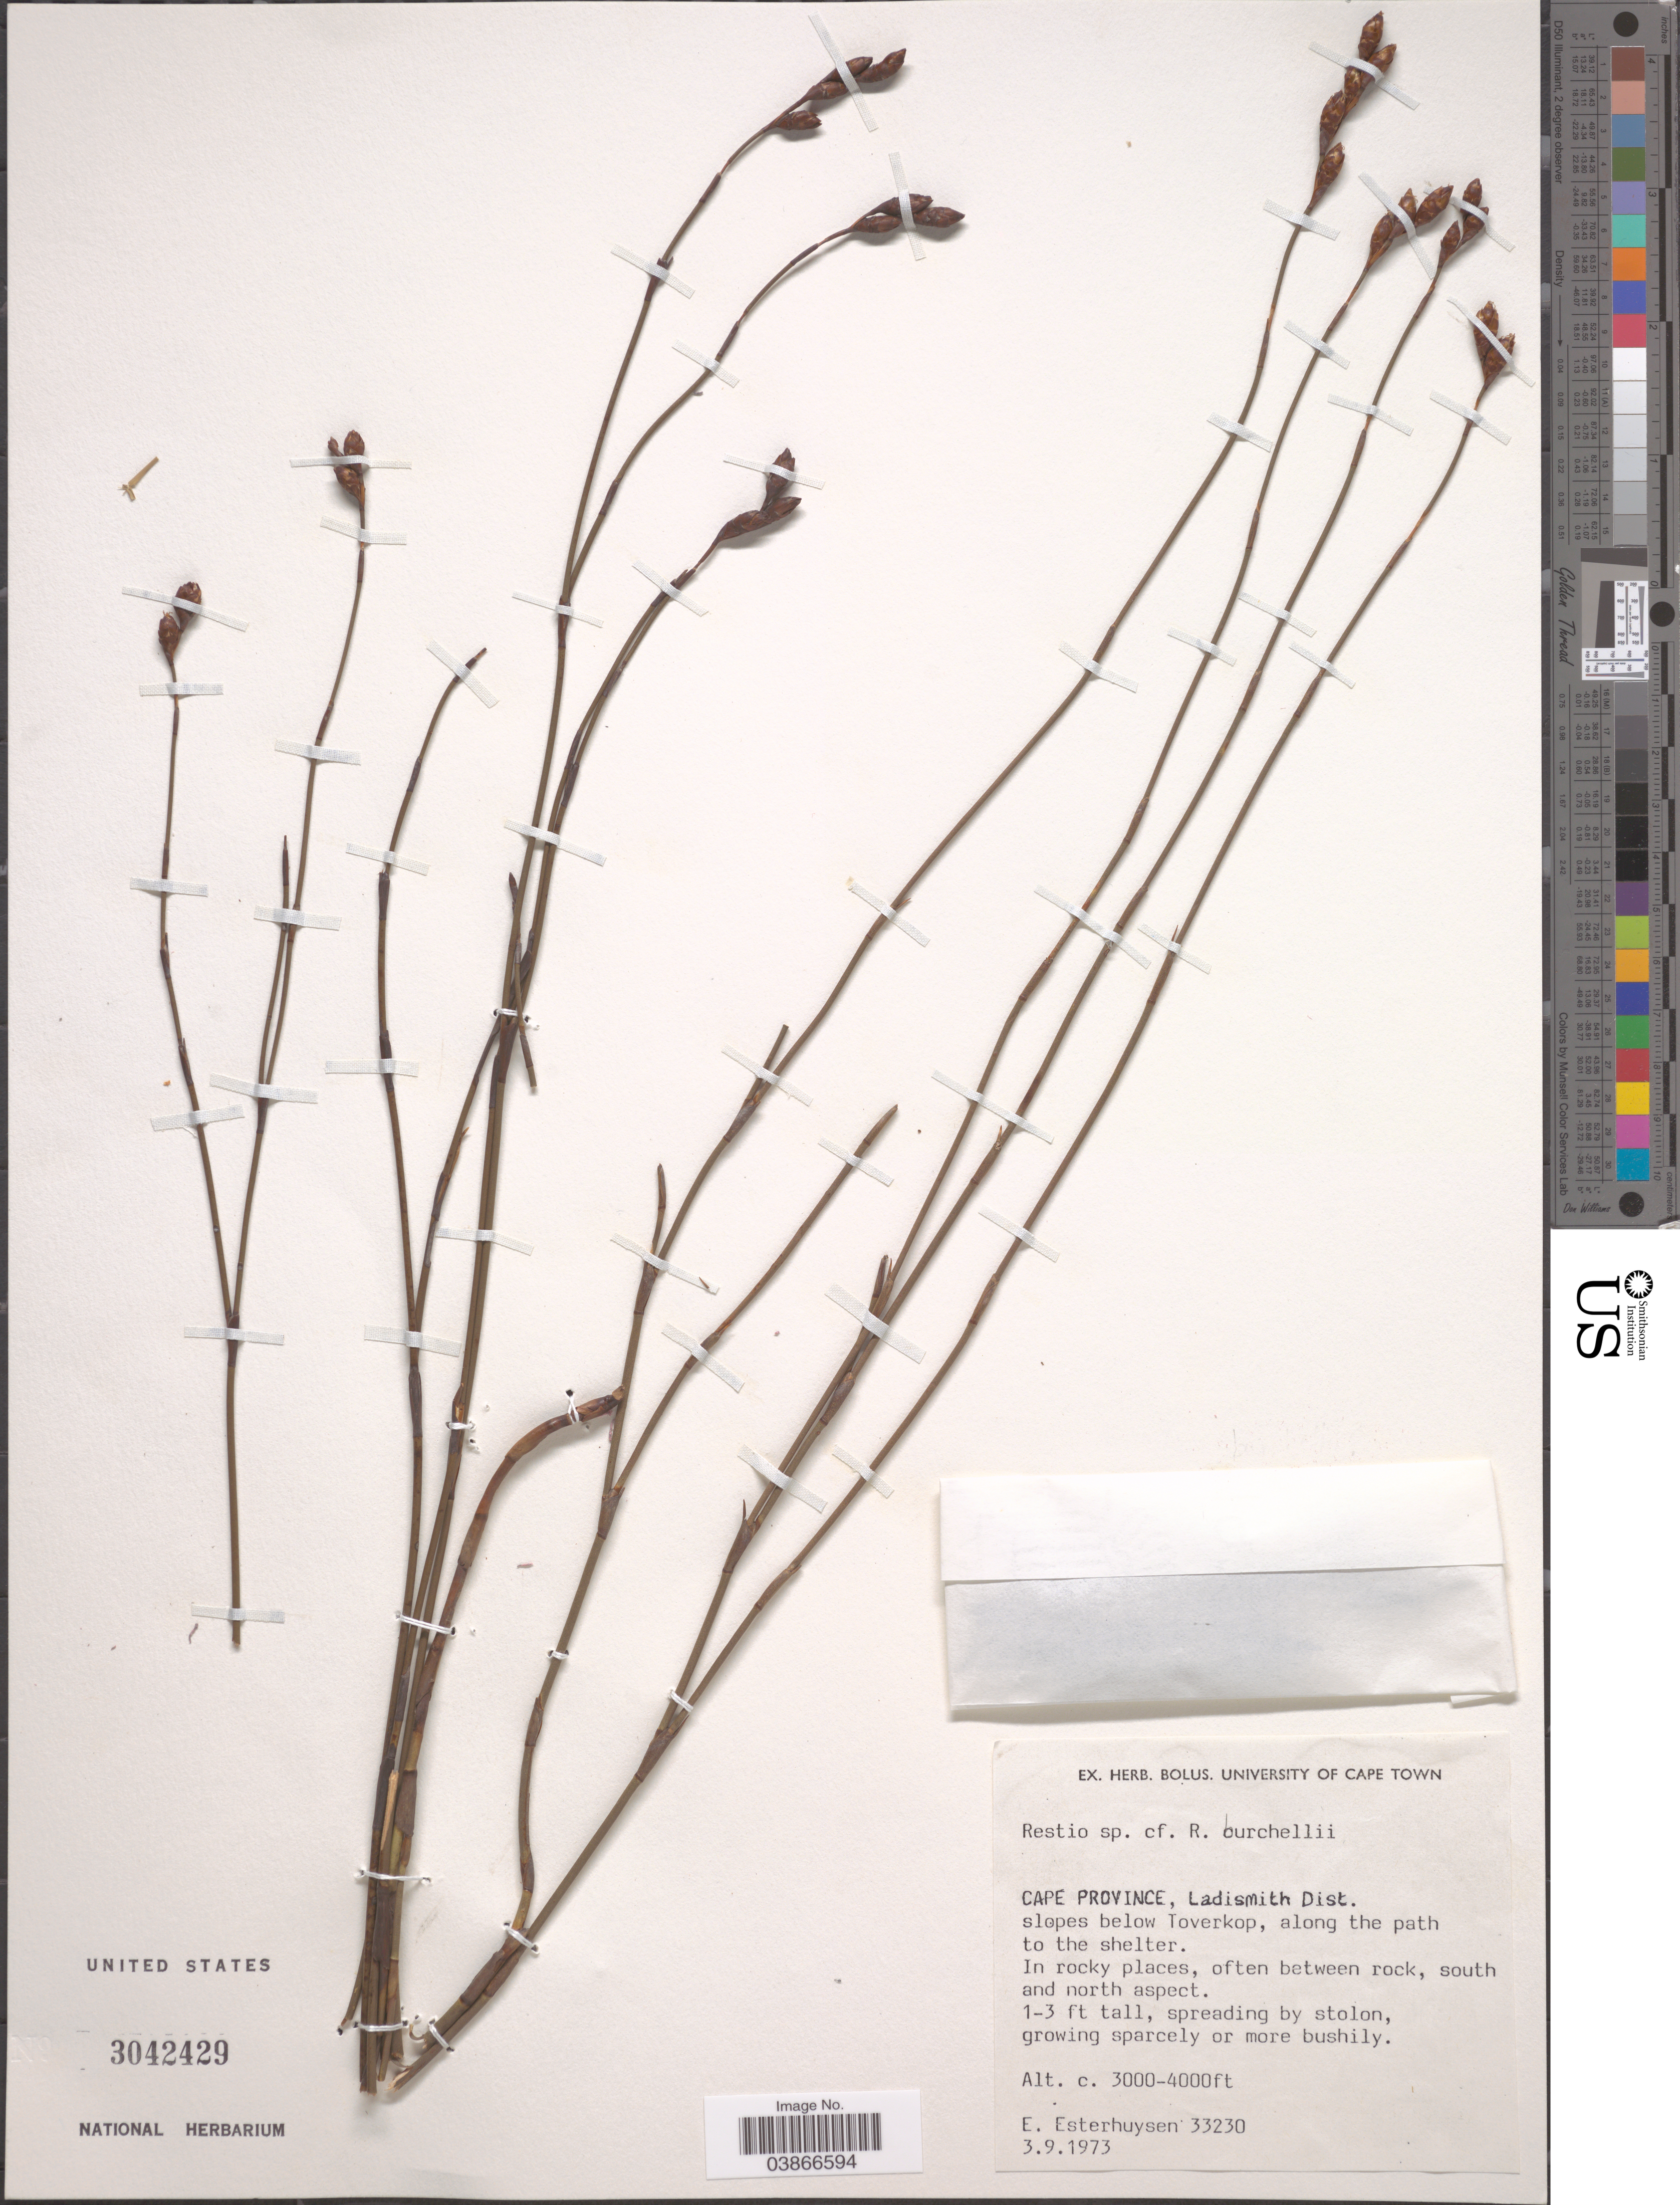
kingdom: Plantae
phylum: Tracheophyta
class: Liliopsida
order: Poales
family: Restionaceae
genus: Restio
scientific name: Restio burchellii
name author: Pillans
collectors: E. E. Esterhuysen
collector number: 33230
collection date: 1973-09-03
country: South Africa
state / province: Western Cape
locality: Ladismith Dist. slopes below Toverkop, along the path to the shelter.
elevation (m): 914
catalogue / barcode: US 3042429